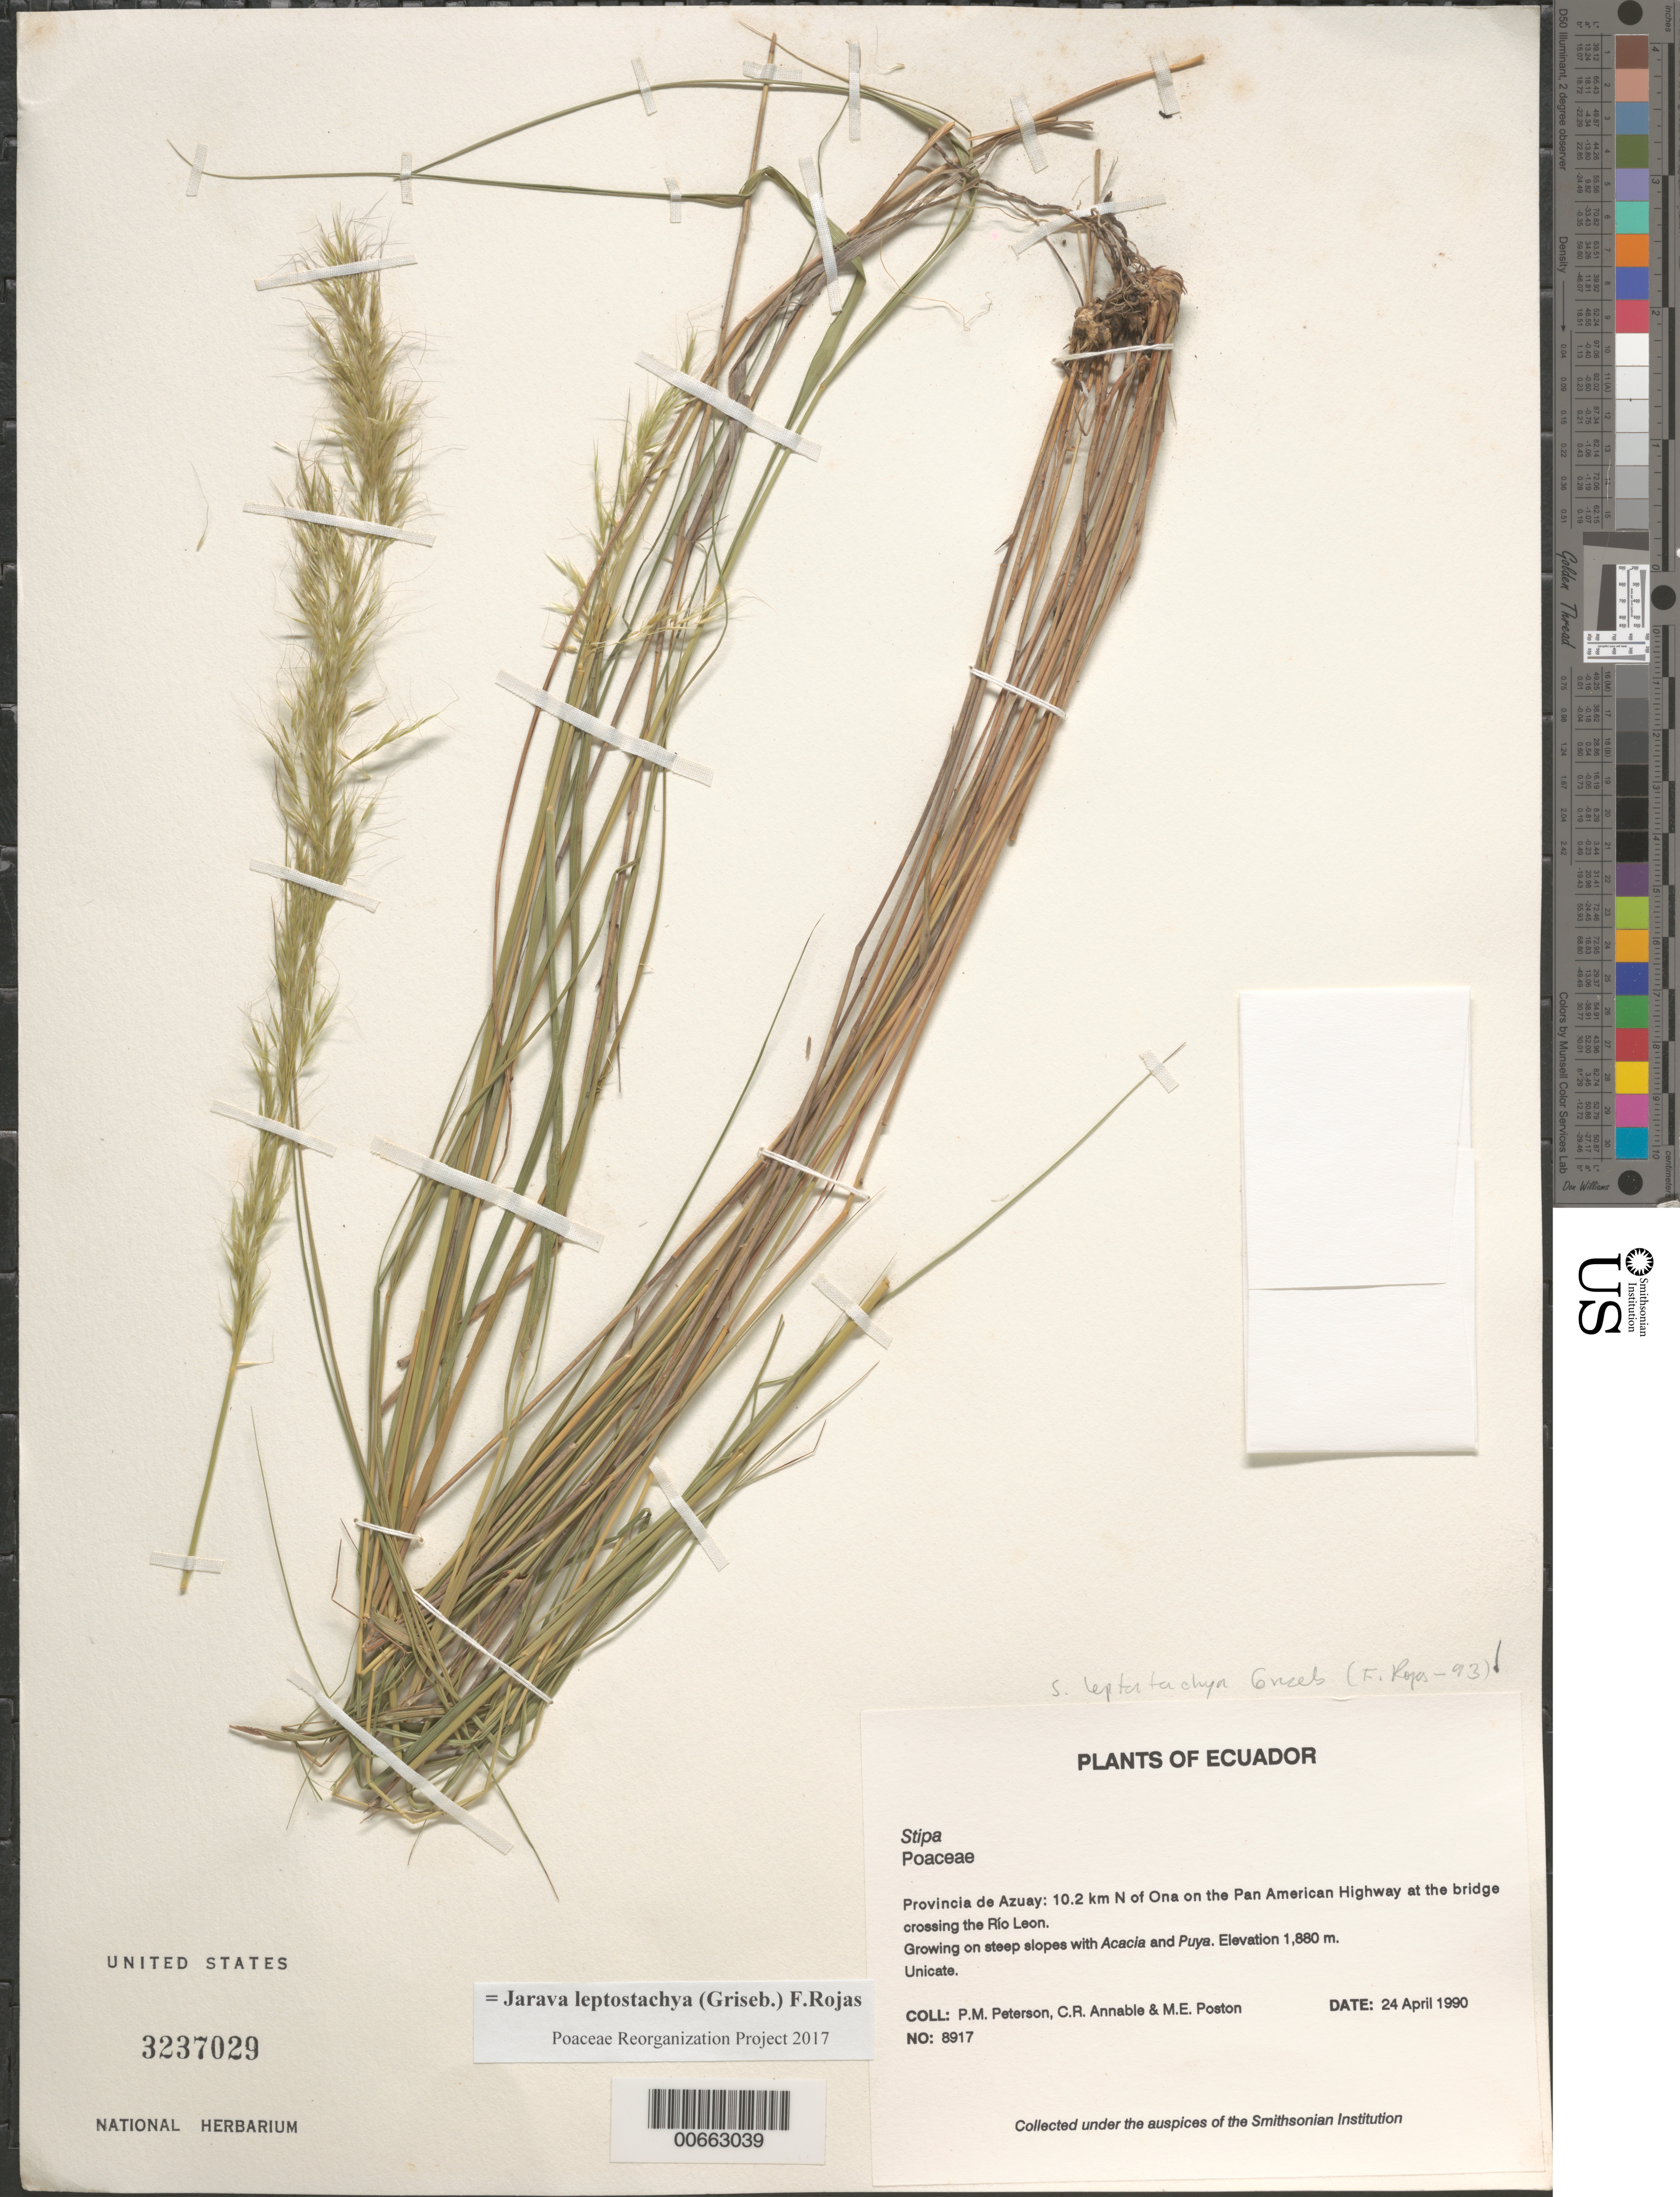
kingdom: Plantae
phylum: Tracheophyta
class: Liliopsida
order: Poales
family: Poaceae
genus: Jarava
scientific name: Jarava leptostachya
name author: (Griseb.) F. Rojas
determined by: Poaceae Reorganization Project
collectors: P. M. Peterson, C. R. Annable & M. Poston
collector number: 08917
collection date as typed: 24 Apr 1990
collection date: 1990-04-24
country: Ecuador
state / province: Azuay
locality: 10.2 km N of Ona on the Pan American Highway at the bridge crossing the Rio Leon.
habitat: Growing on steep slopes with Acacia and Puya.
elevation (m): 1880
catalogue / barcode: US 3237029